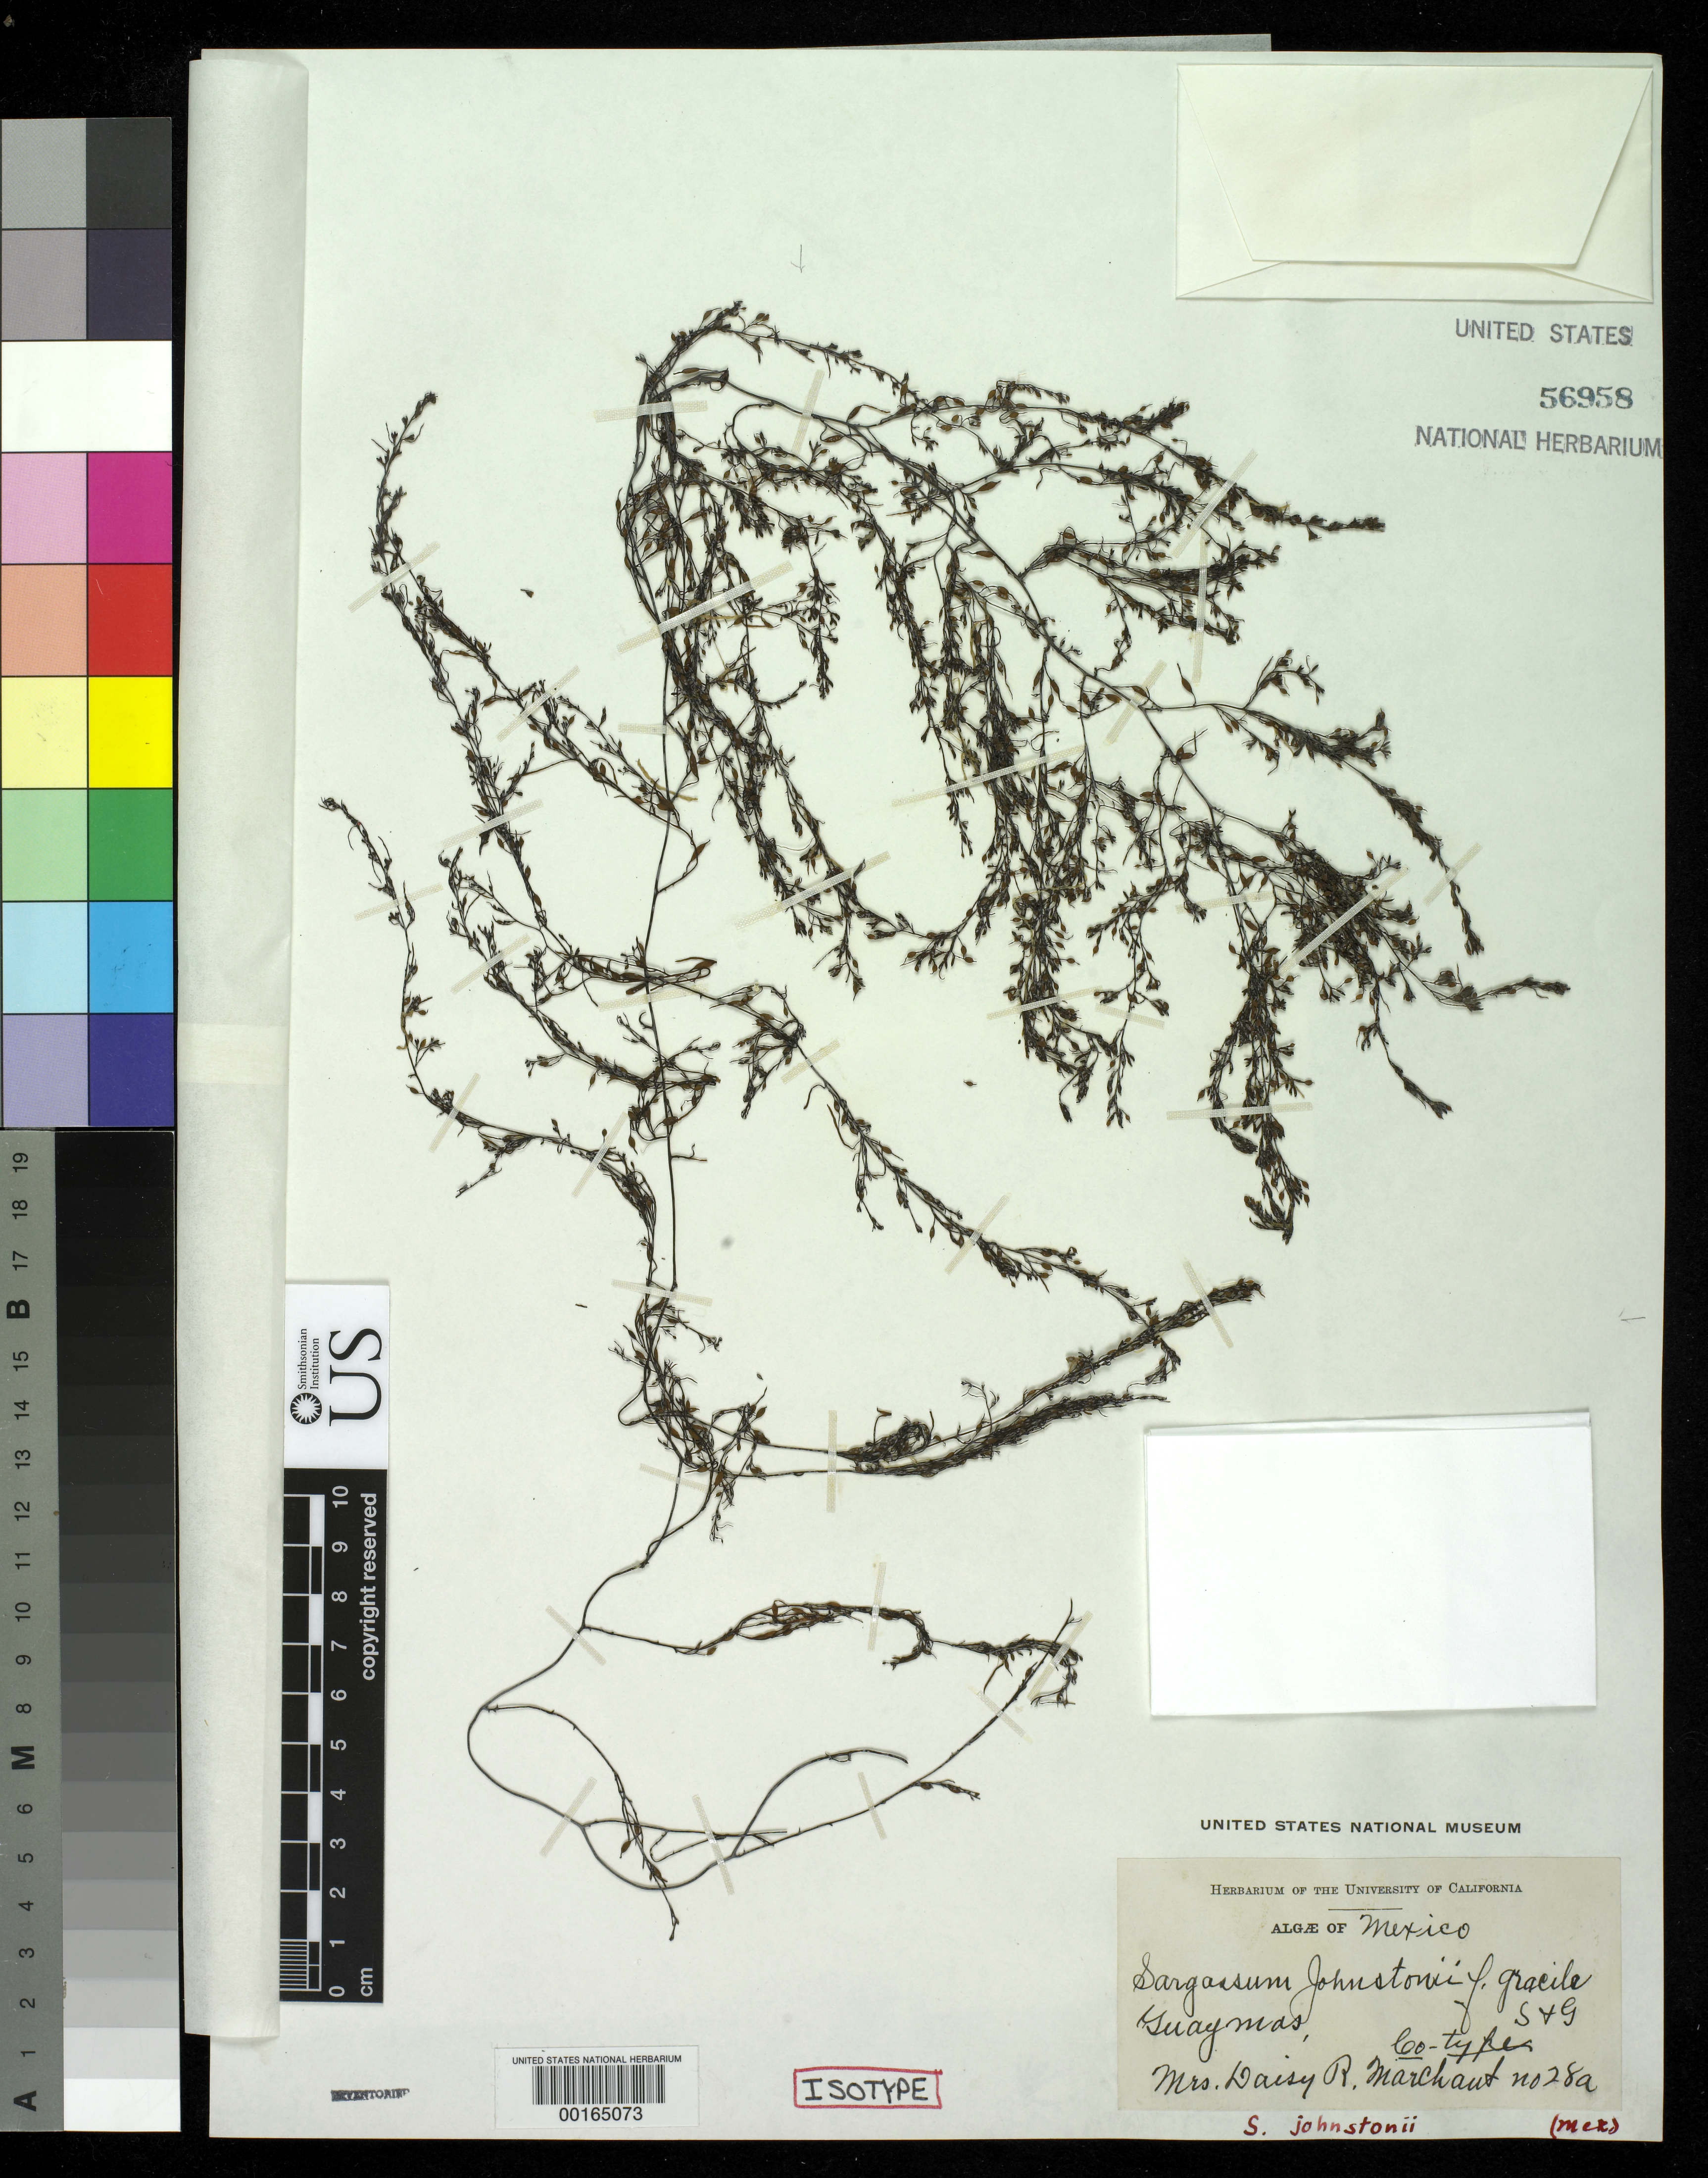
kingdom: Chromista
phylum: Ochrophyta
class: Phaeophyceae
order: Fucales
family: Sargassaceae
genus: Sargassum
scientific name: Sargassum johnstonii f. gracile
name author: Setch. & N.L. Gardner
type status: Isotype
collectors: D. Marchant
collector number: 28A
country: Mexico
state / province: Sonora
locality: Guaymas.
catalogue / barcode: US 56958